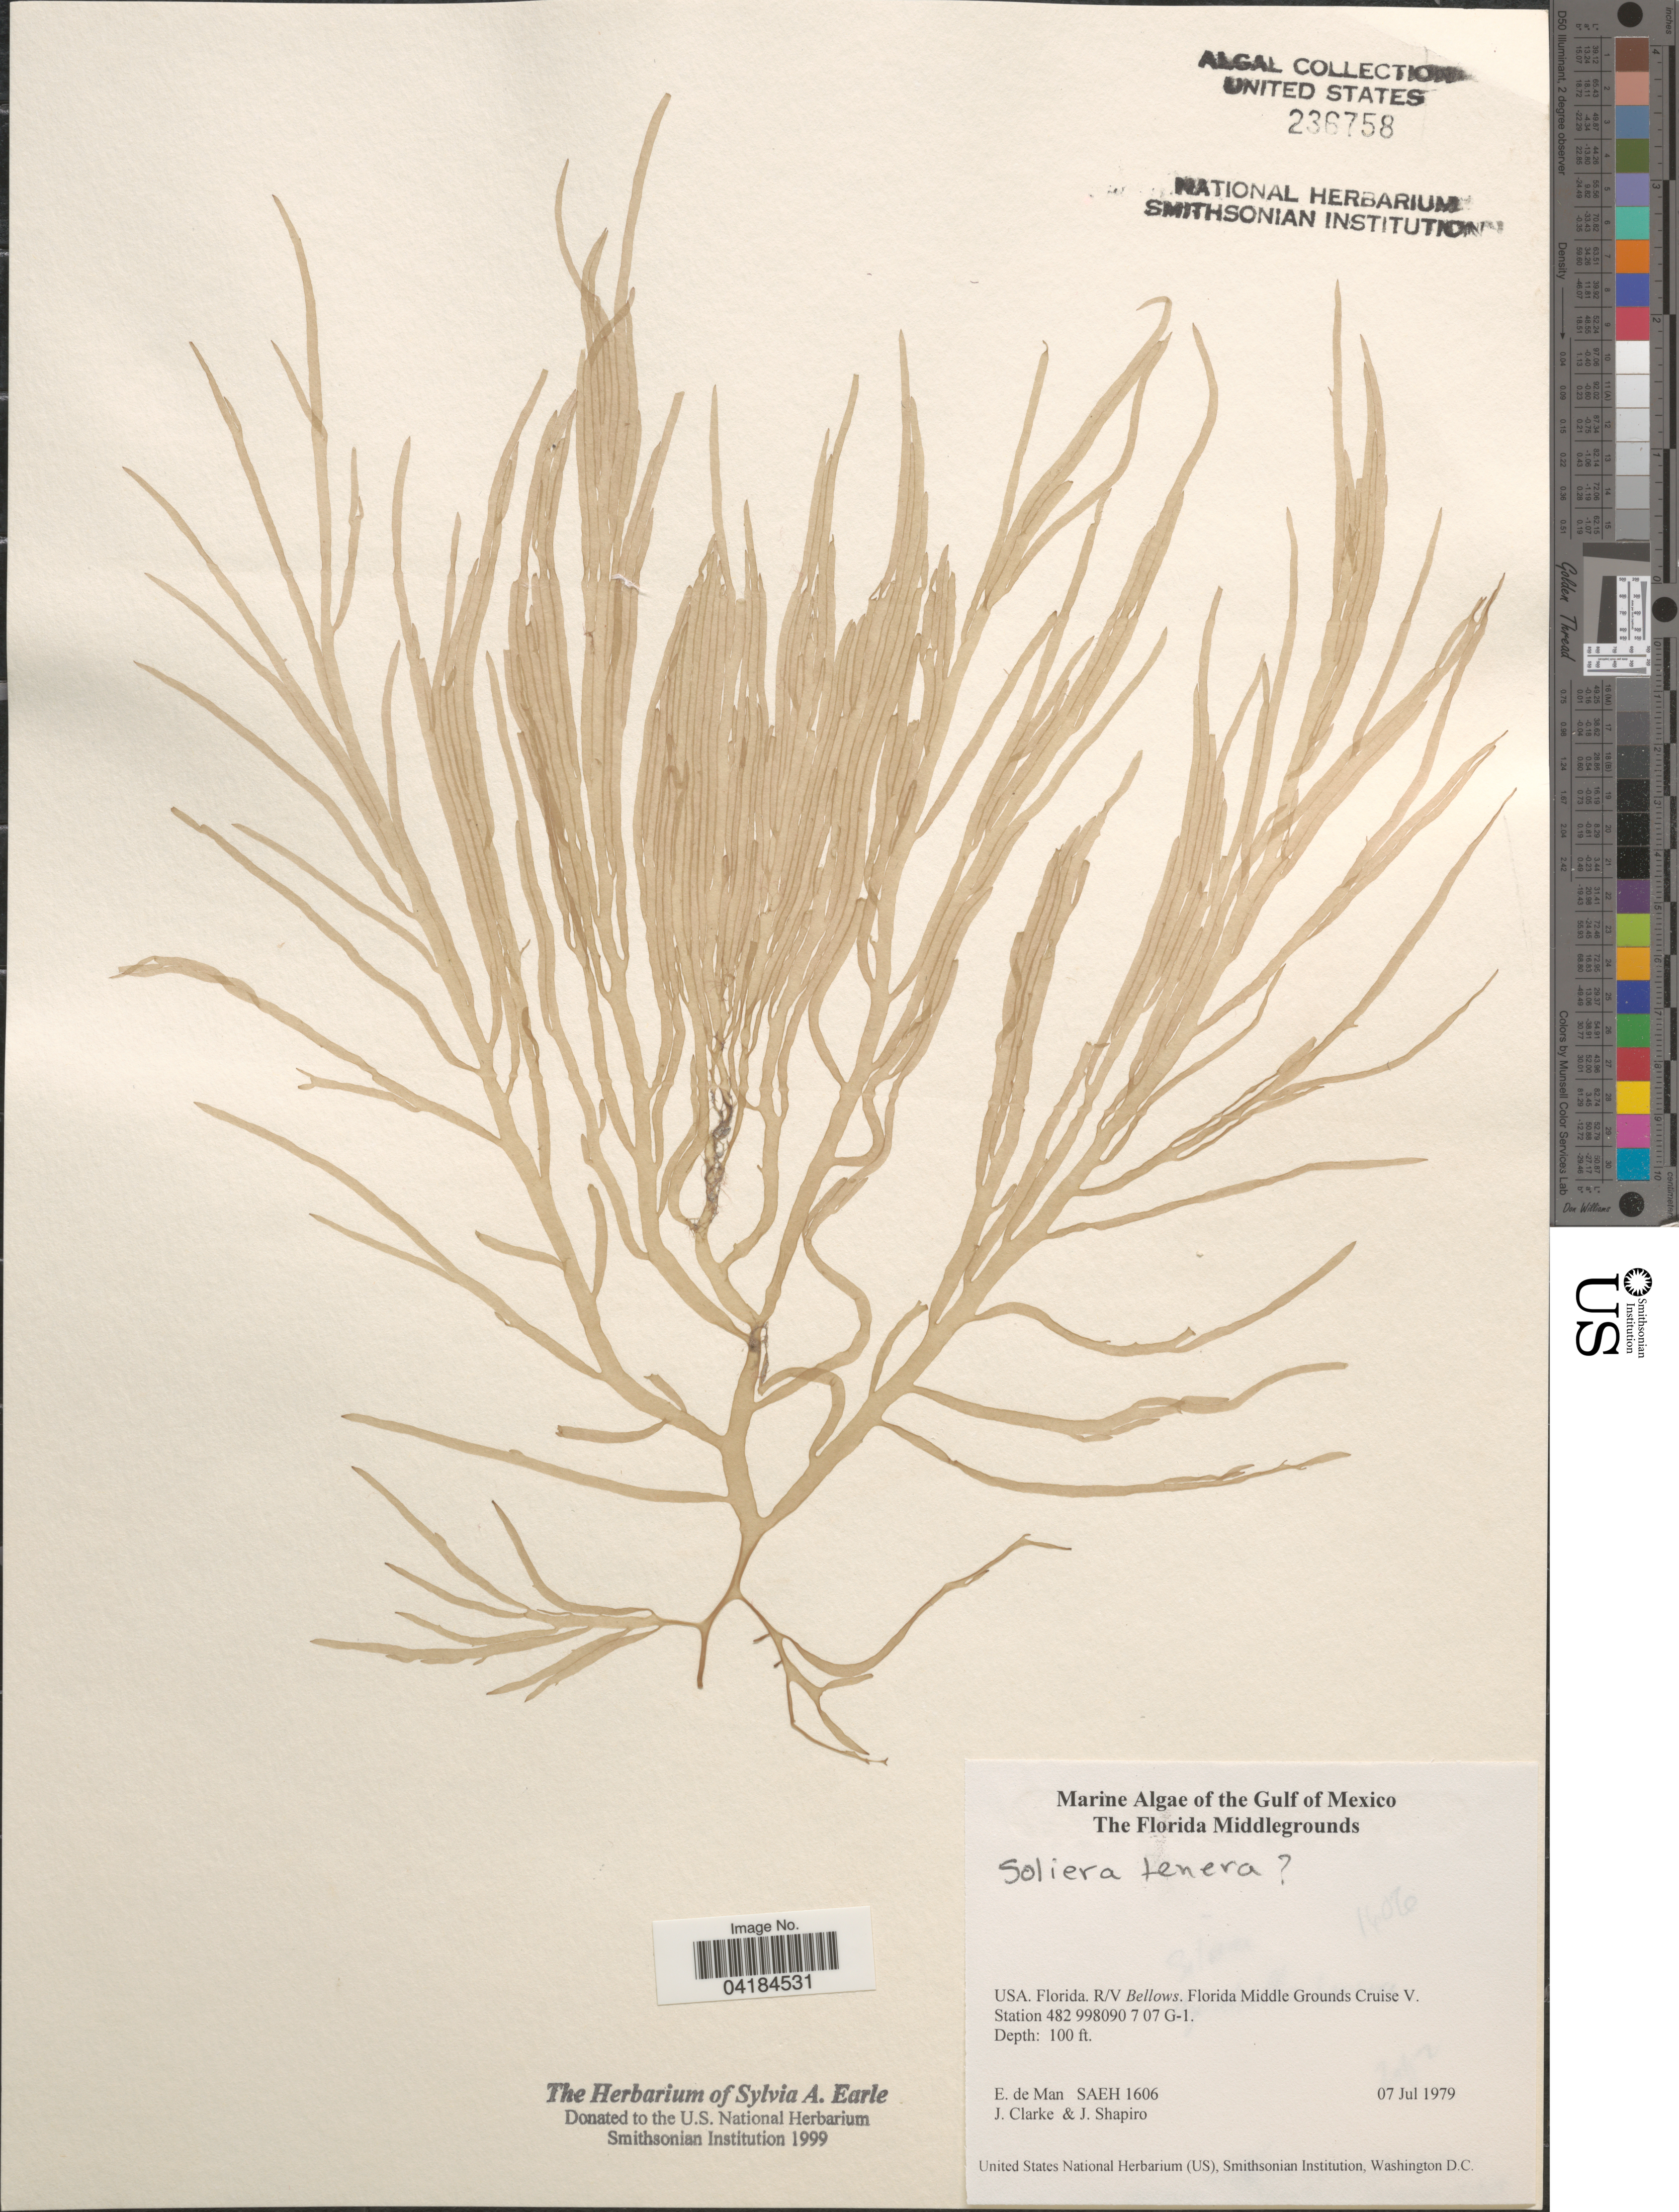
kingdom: Plantae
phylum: Rhodophyta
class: Florideophyceae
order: Gigartinales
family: Solieriaceae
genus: Solieria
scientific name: Solieria filiformis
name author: (Kütz.) P.W. Gabrielson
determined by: Algae name updating Project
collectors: E. de Man, J. Clarke & J. Shapiro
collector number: SAEH1606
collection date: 1979-07-07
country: United States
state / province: Florida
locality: The Gulf of Mexico. The Florida Middlegrounds. R/V Bellows. Florida Middle Grounds Cruise V. Station 482 998090 7 07 G-1.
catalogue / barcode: US 236758